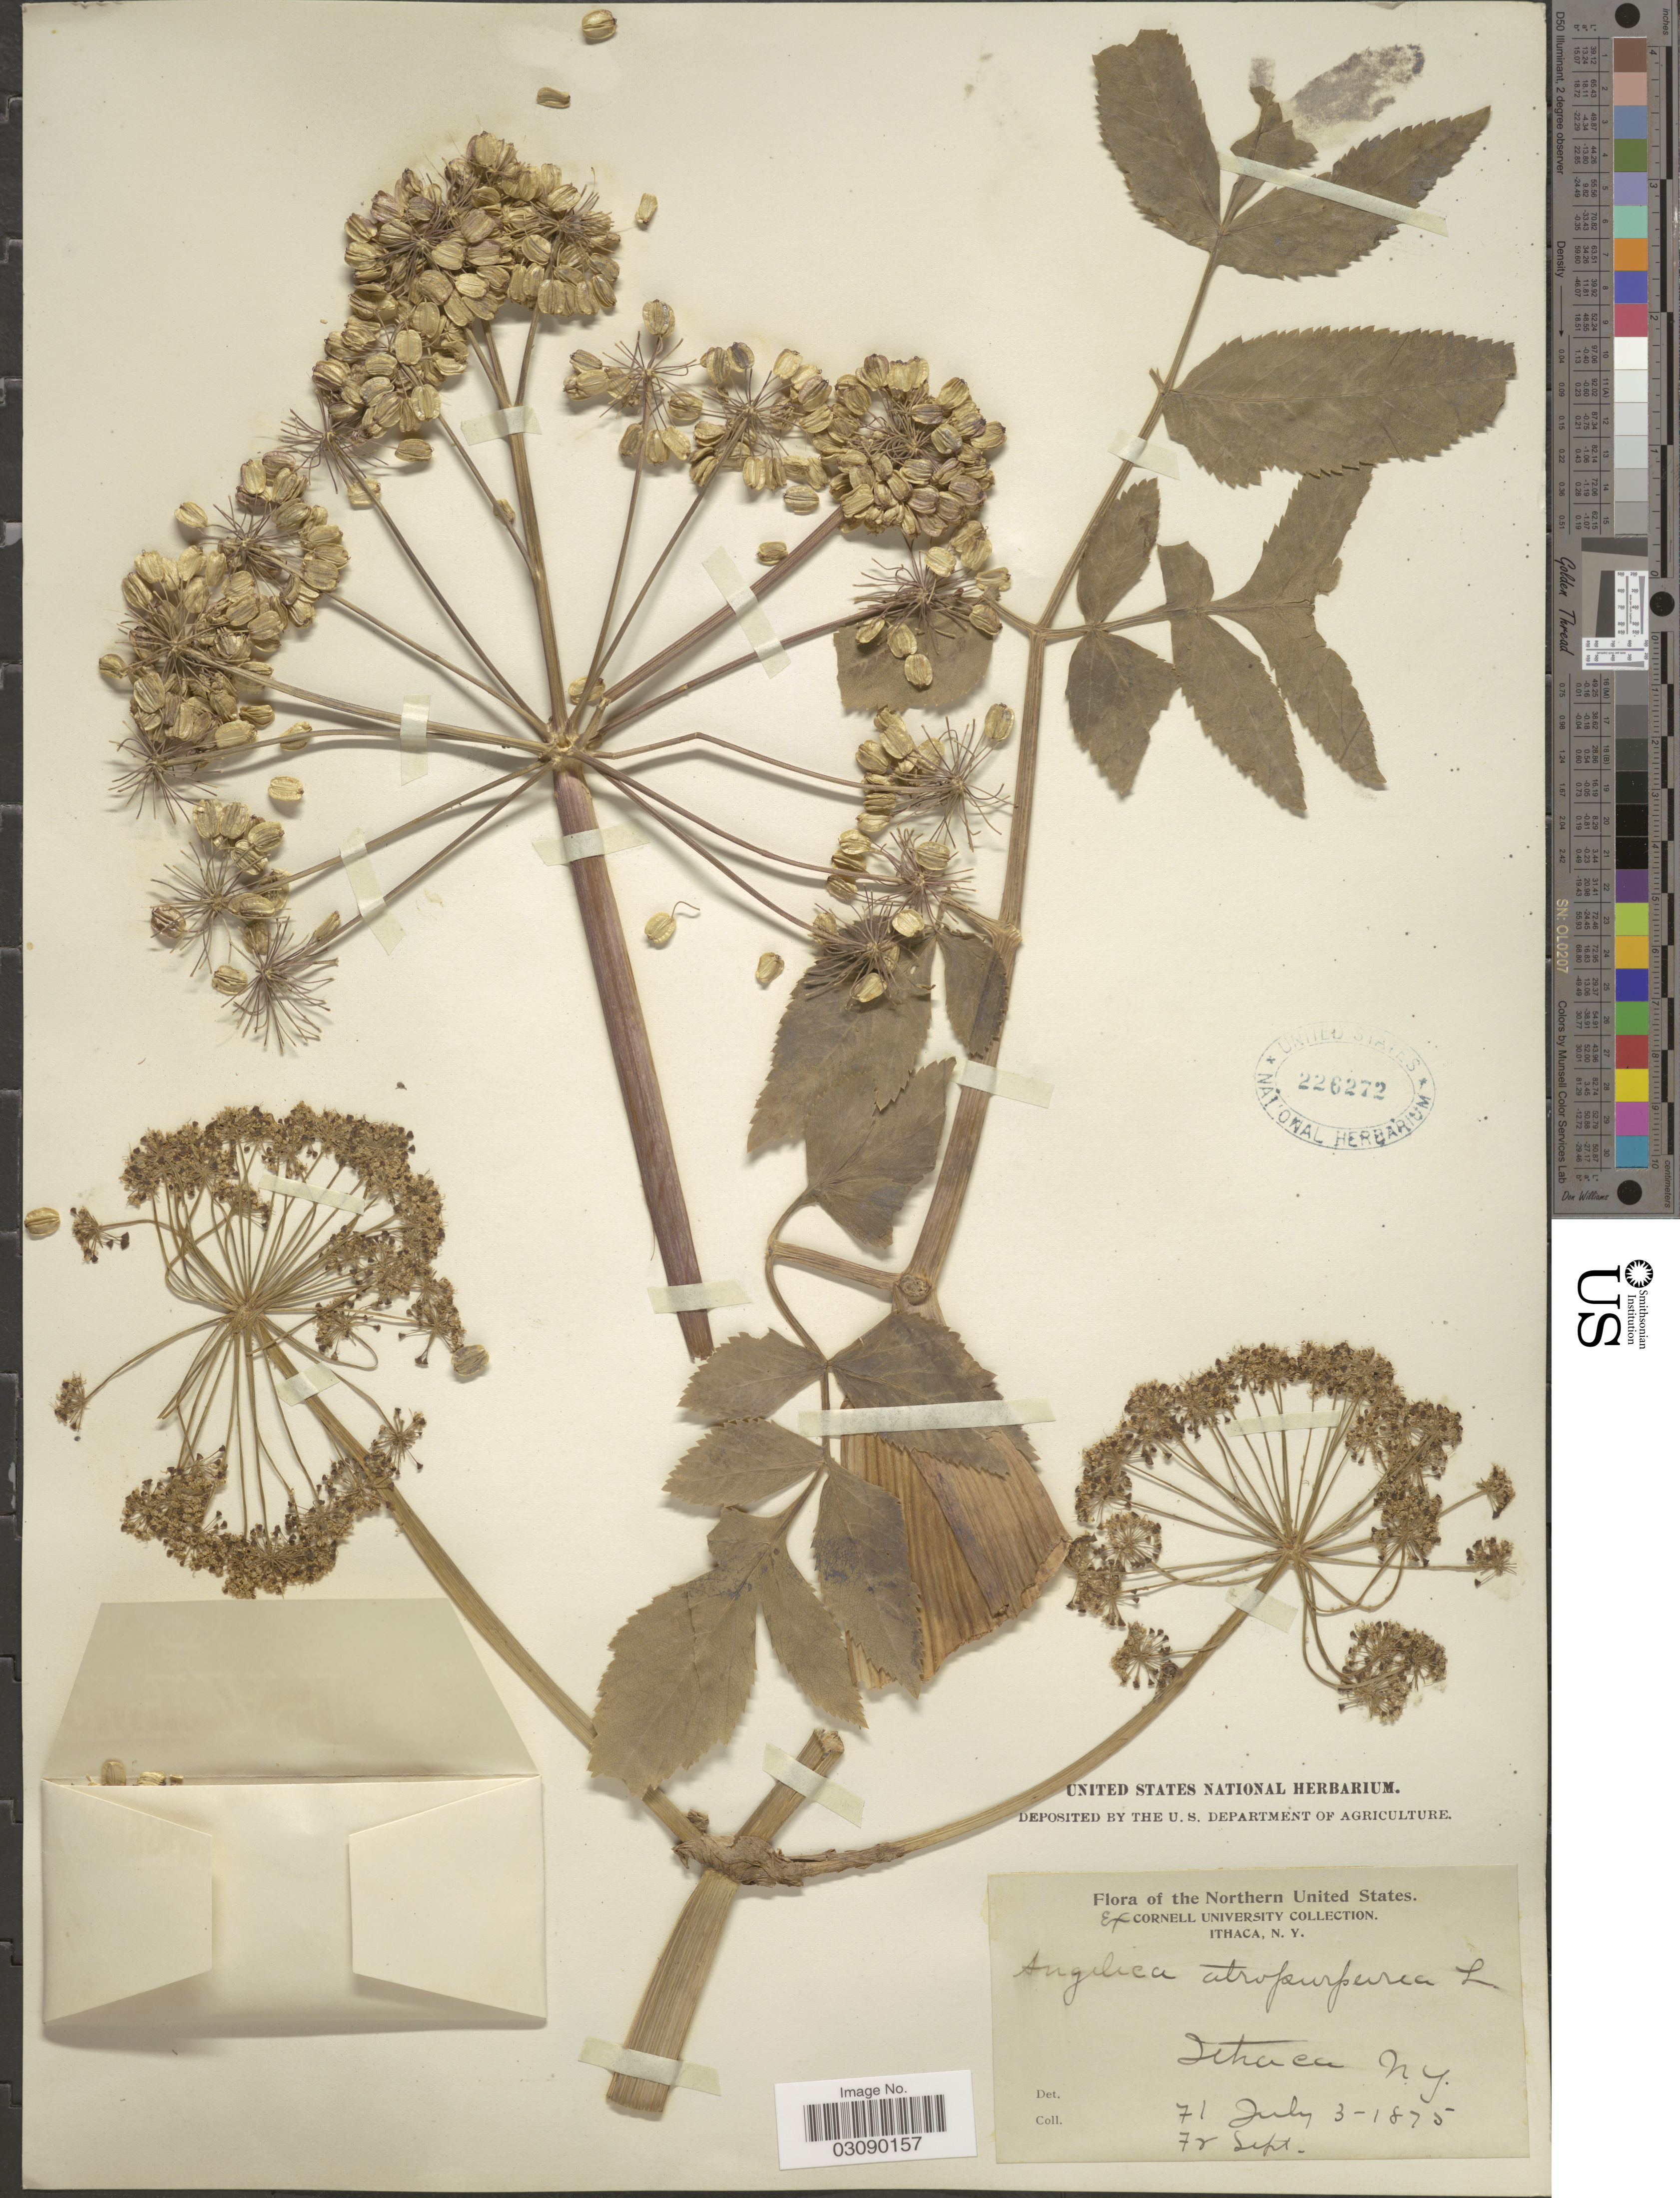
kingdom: Plantae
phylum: Tracheophyta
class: Magnoliopsida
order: Apiales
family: Apiaceae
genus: Angelica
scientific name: Angelica atropurpurea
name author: L.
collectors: Cornell University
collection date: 1875-07-03/1875-09-03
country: United States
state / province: New York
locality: Northern United States. Ithaca.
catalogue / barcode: US 226272